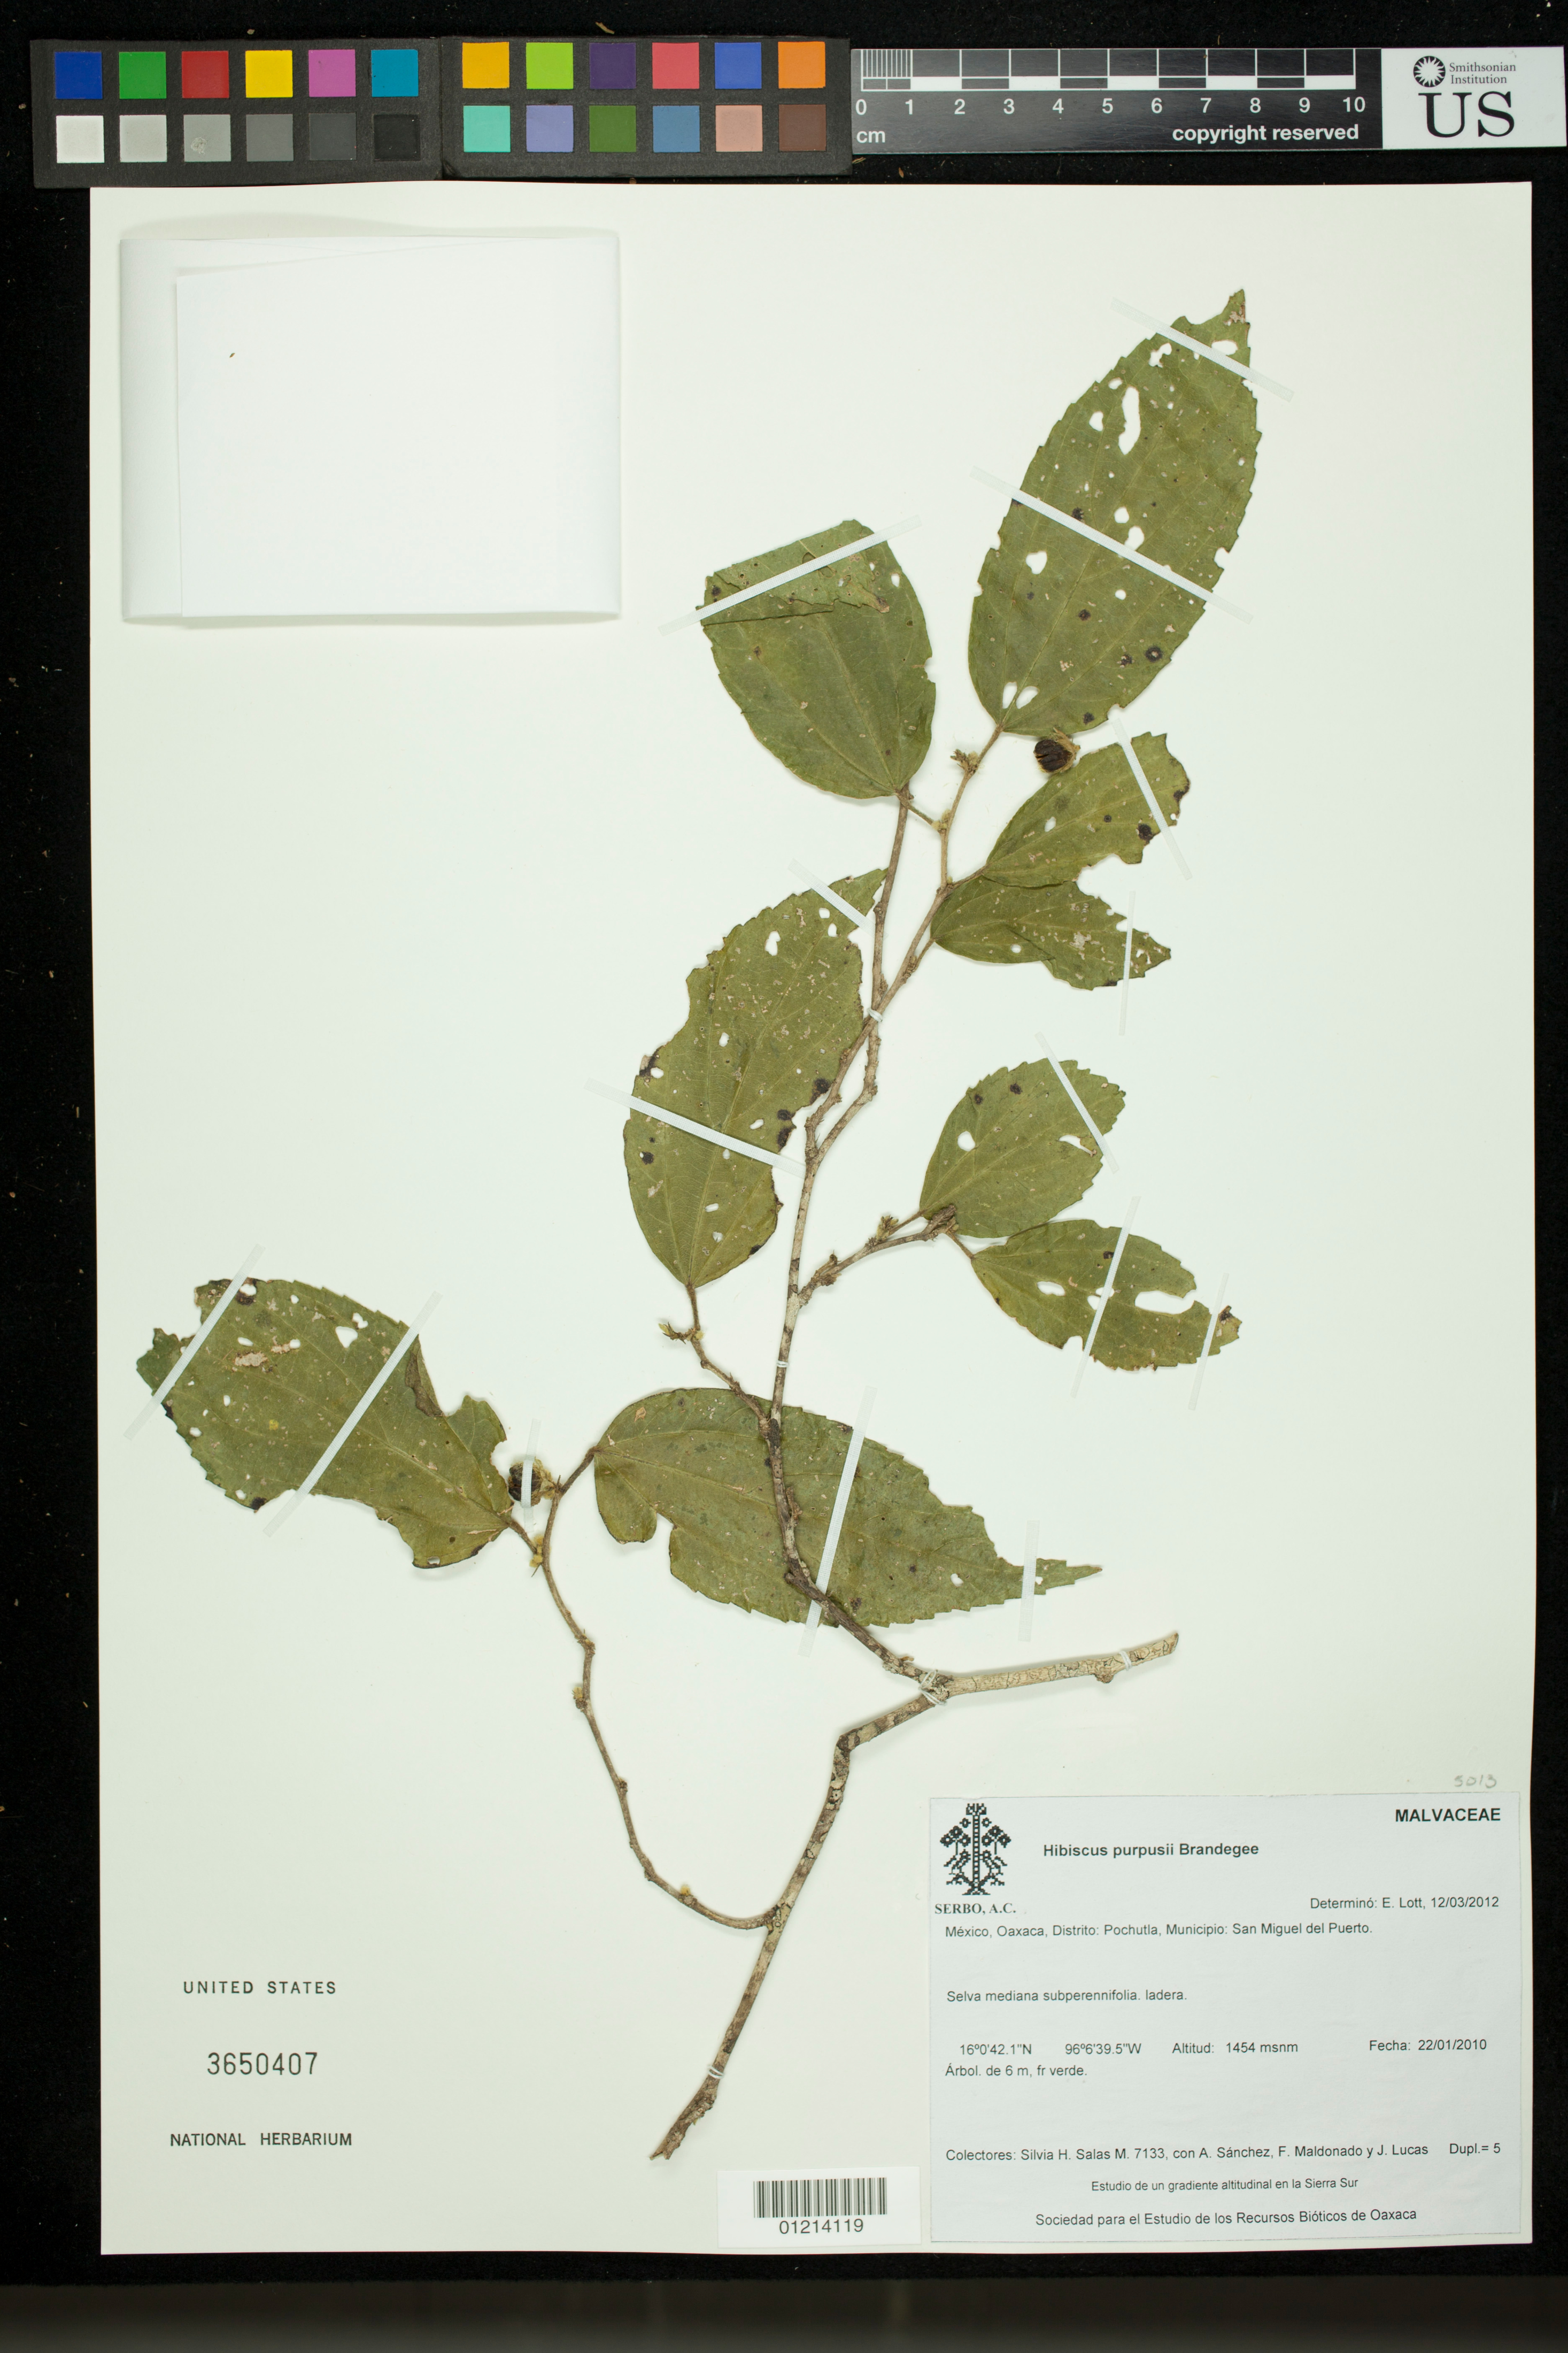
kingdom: Plantae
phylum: Tracheophyta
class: Magnoliopsida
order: Malvales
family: Malvaceae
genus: Hibiscus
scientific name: Hibiscus purpusii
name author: Brandegee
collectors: S. Salas M., A. Sanchez, F. Maldonado & J. Lucas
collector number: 7133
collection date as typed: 22 Jan 2010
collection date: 2010-01-22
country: Mexico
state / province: Oaxaca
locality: Distrito: Pochutla, Municipio: San Miguel del Puerto.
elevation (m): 1454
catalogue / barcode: US 3650407